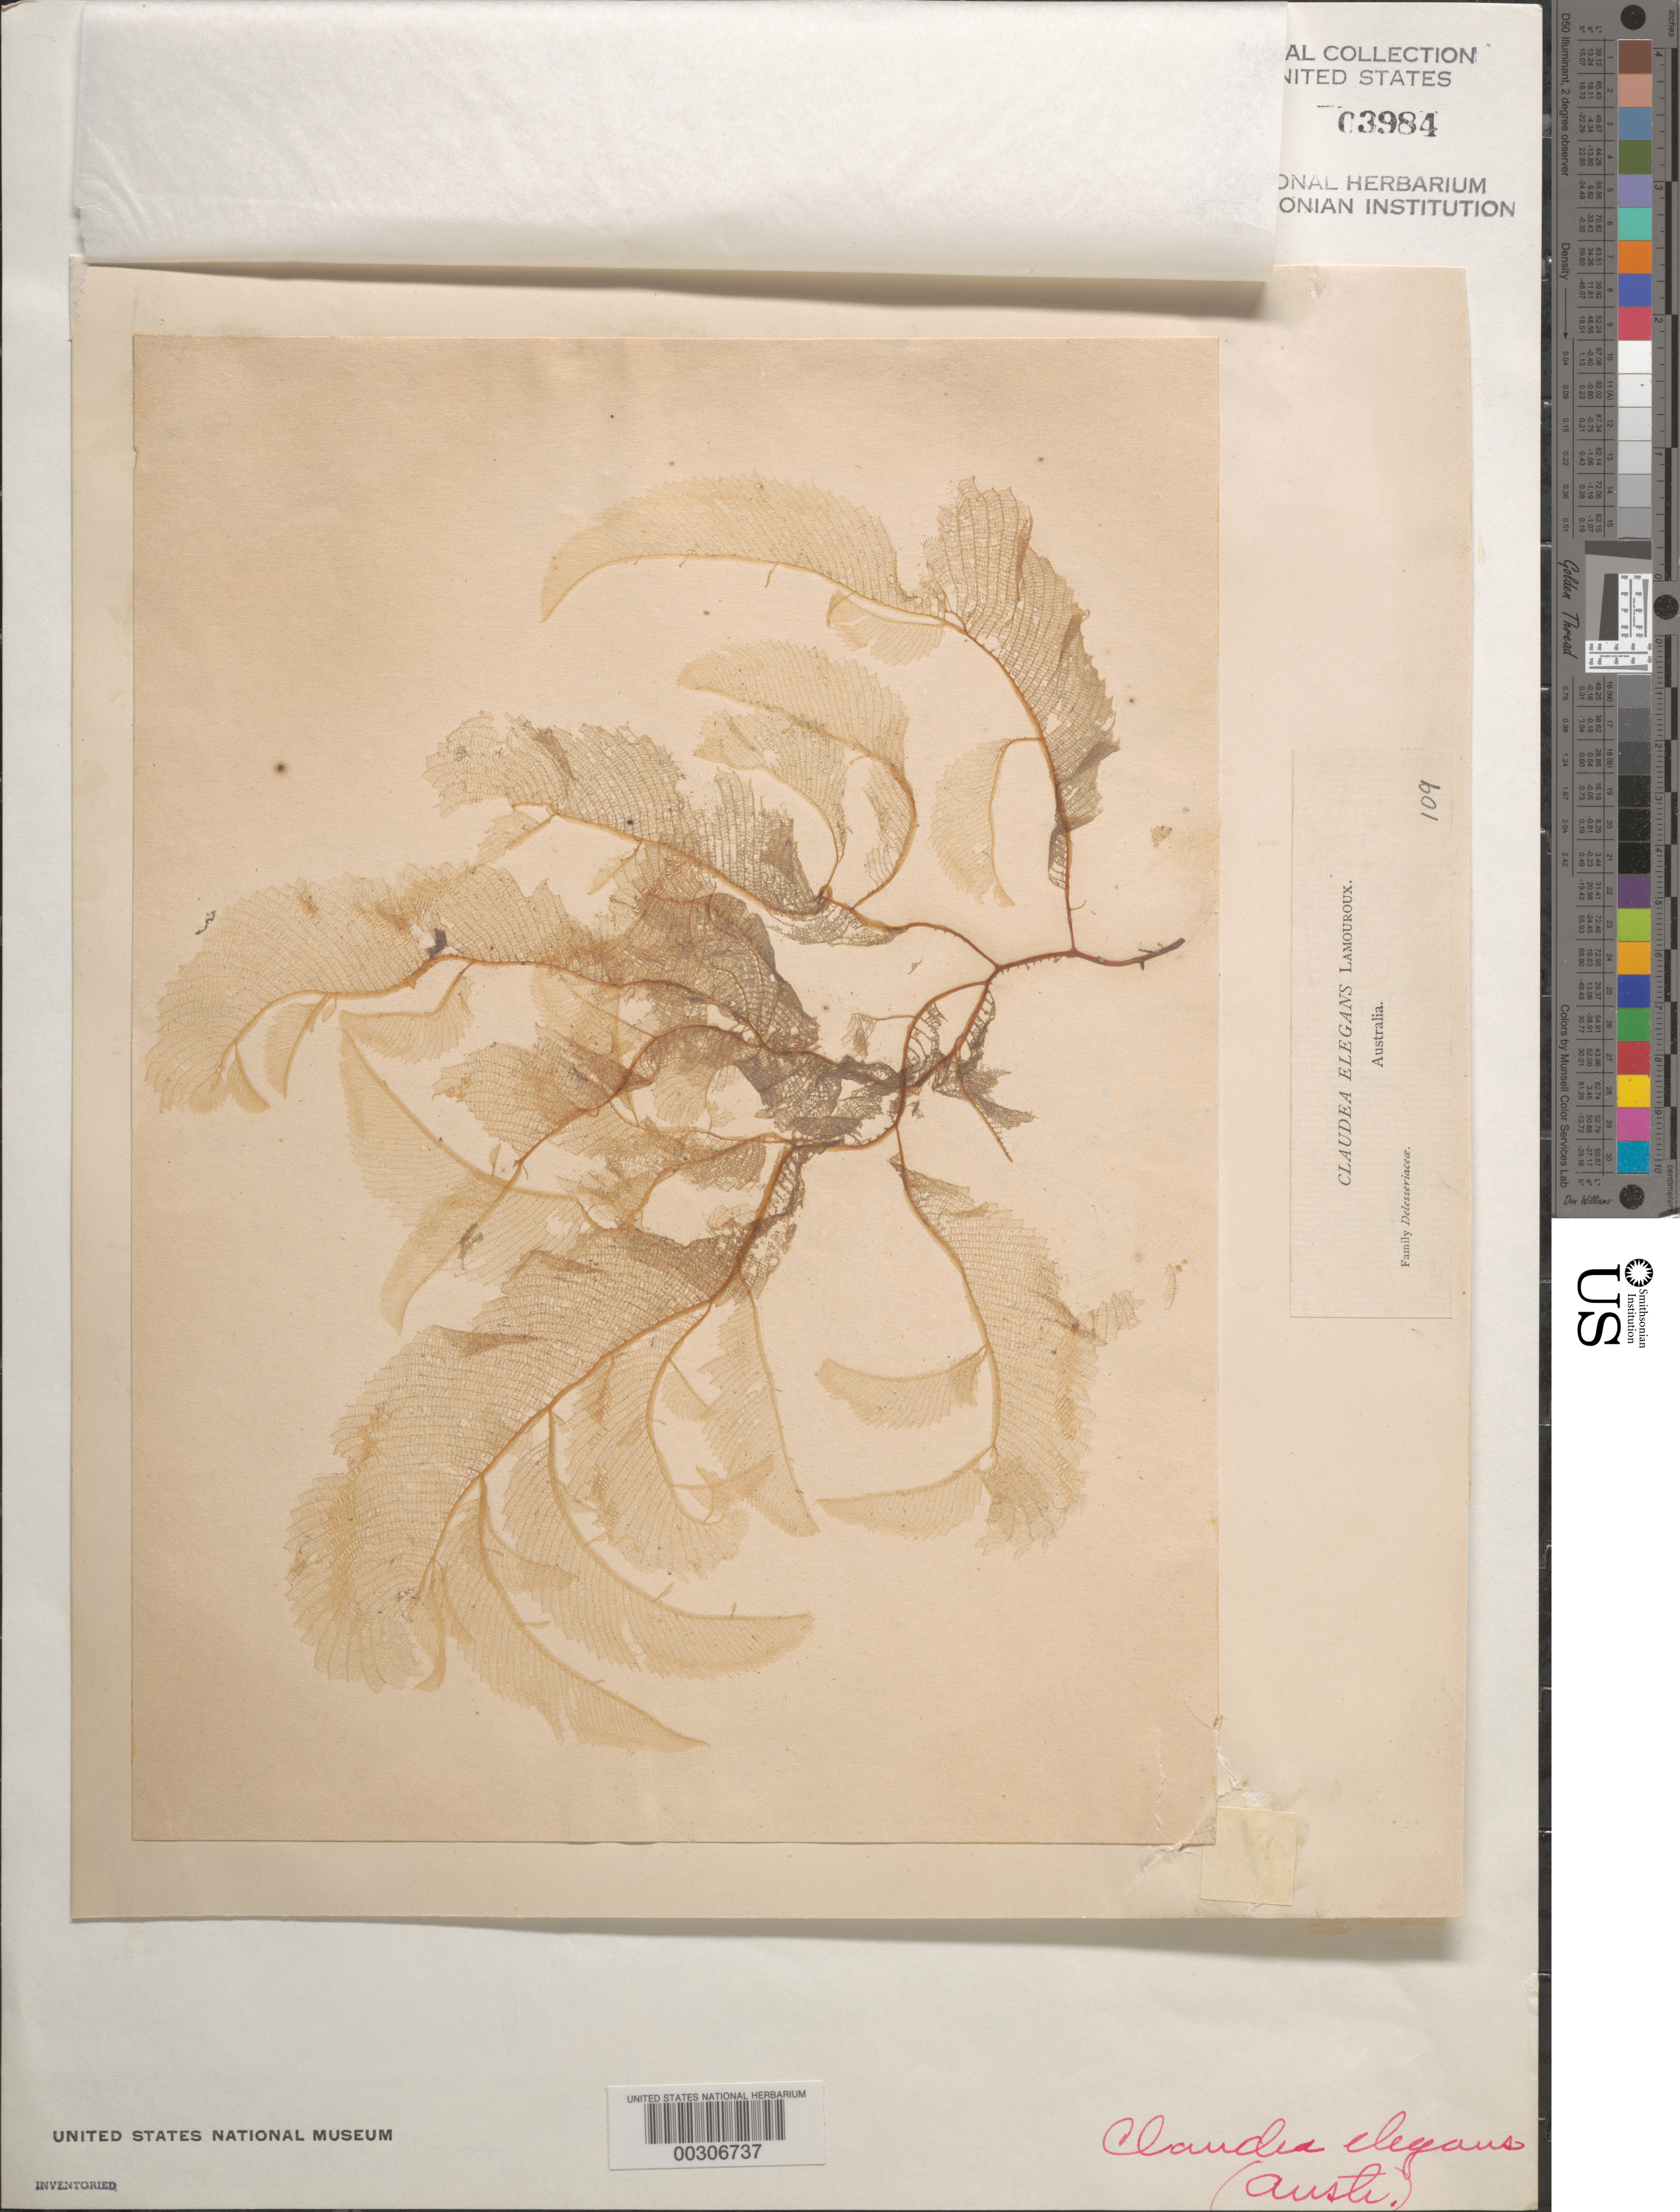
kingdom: Plantae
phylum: Rhodophyta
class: Florideophyceae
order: Ceramiales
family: Delesseriaceae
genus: Claudea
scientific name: Claudea elegans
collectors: W. Harvey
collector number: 109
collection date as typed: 1854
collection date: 1854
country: Australia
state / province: Western Australia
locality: Princess Royal Harbor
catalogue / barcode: US 3984